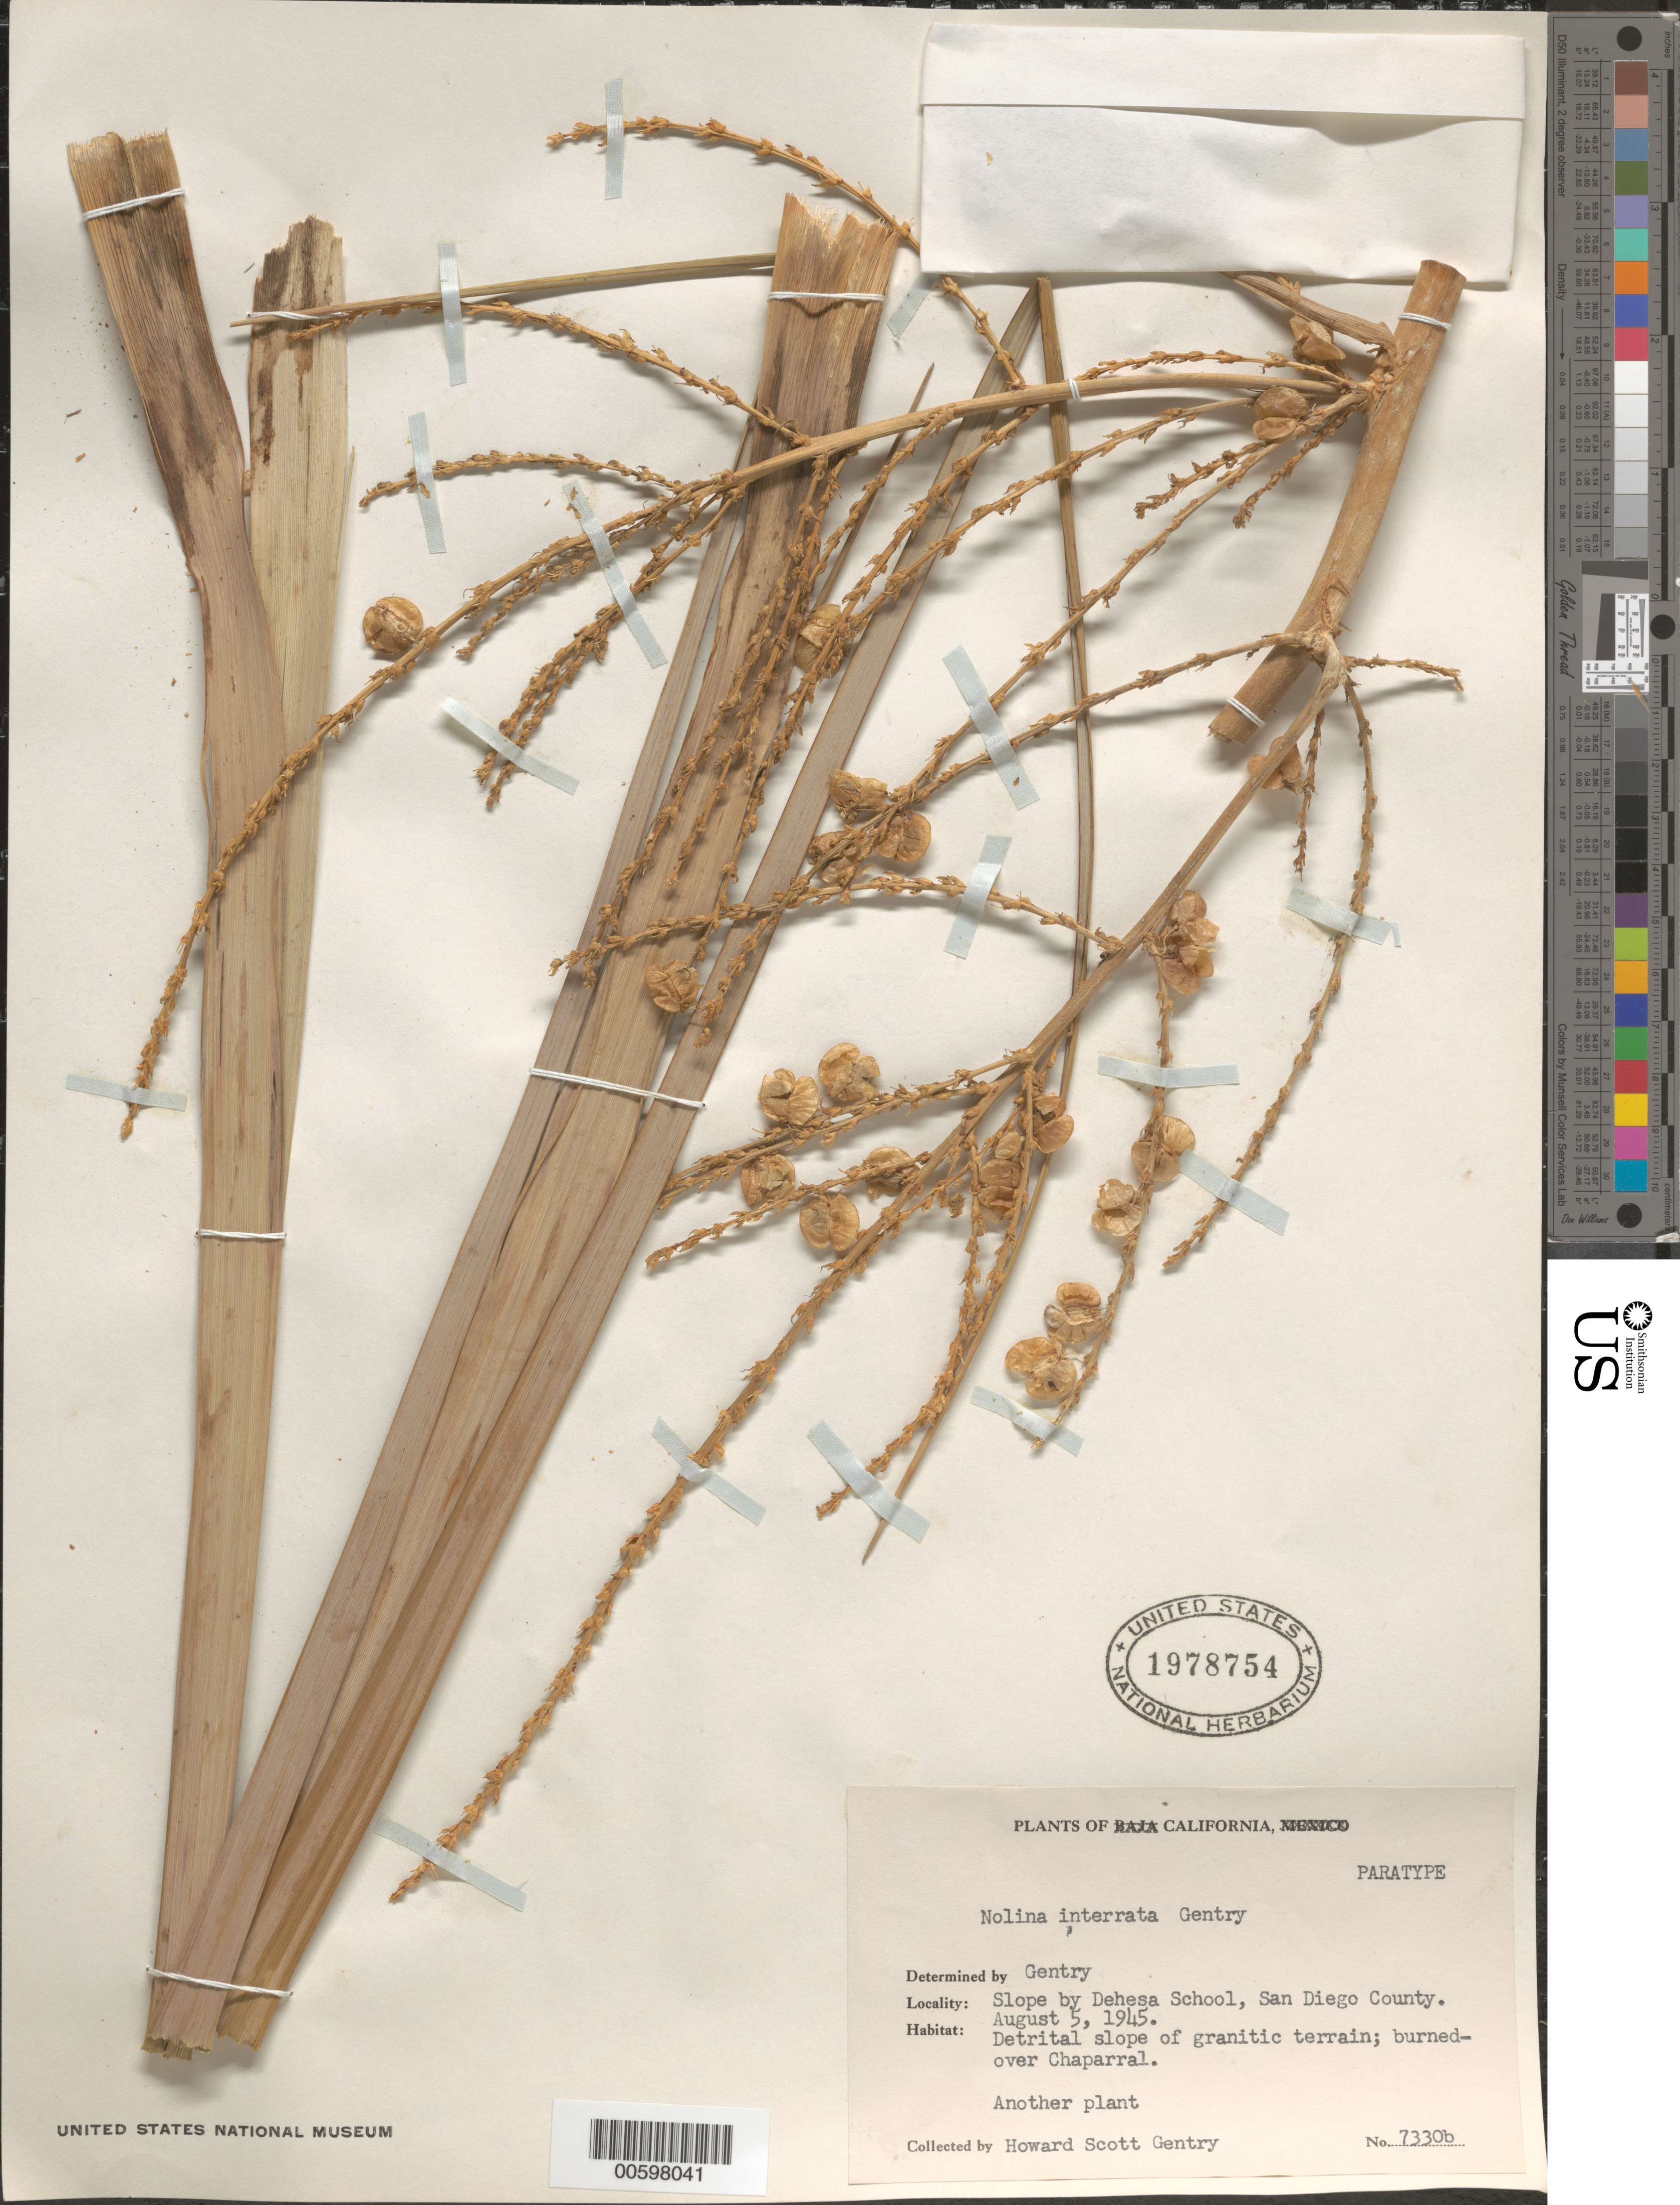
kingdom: Plantae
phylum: Tracheophyta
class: Liliopsida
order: Asparagales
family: Asparagaceae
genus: Nolina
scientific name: Nolina interrata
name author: Gentry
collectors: H. S. Gentry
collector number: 7330b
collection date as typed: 05 Aug 1945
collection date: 1945-08-05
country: United States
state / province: California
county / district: San Diego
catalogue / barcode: US 1978754